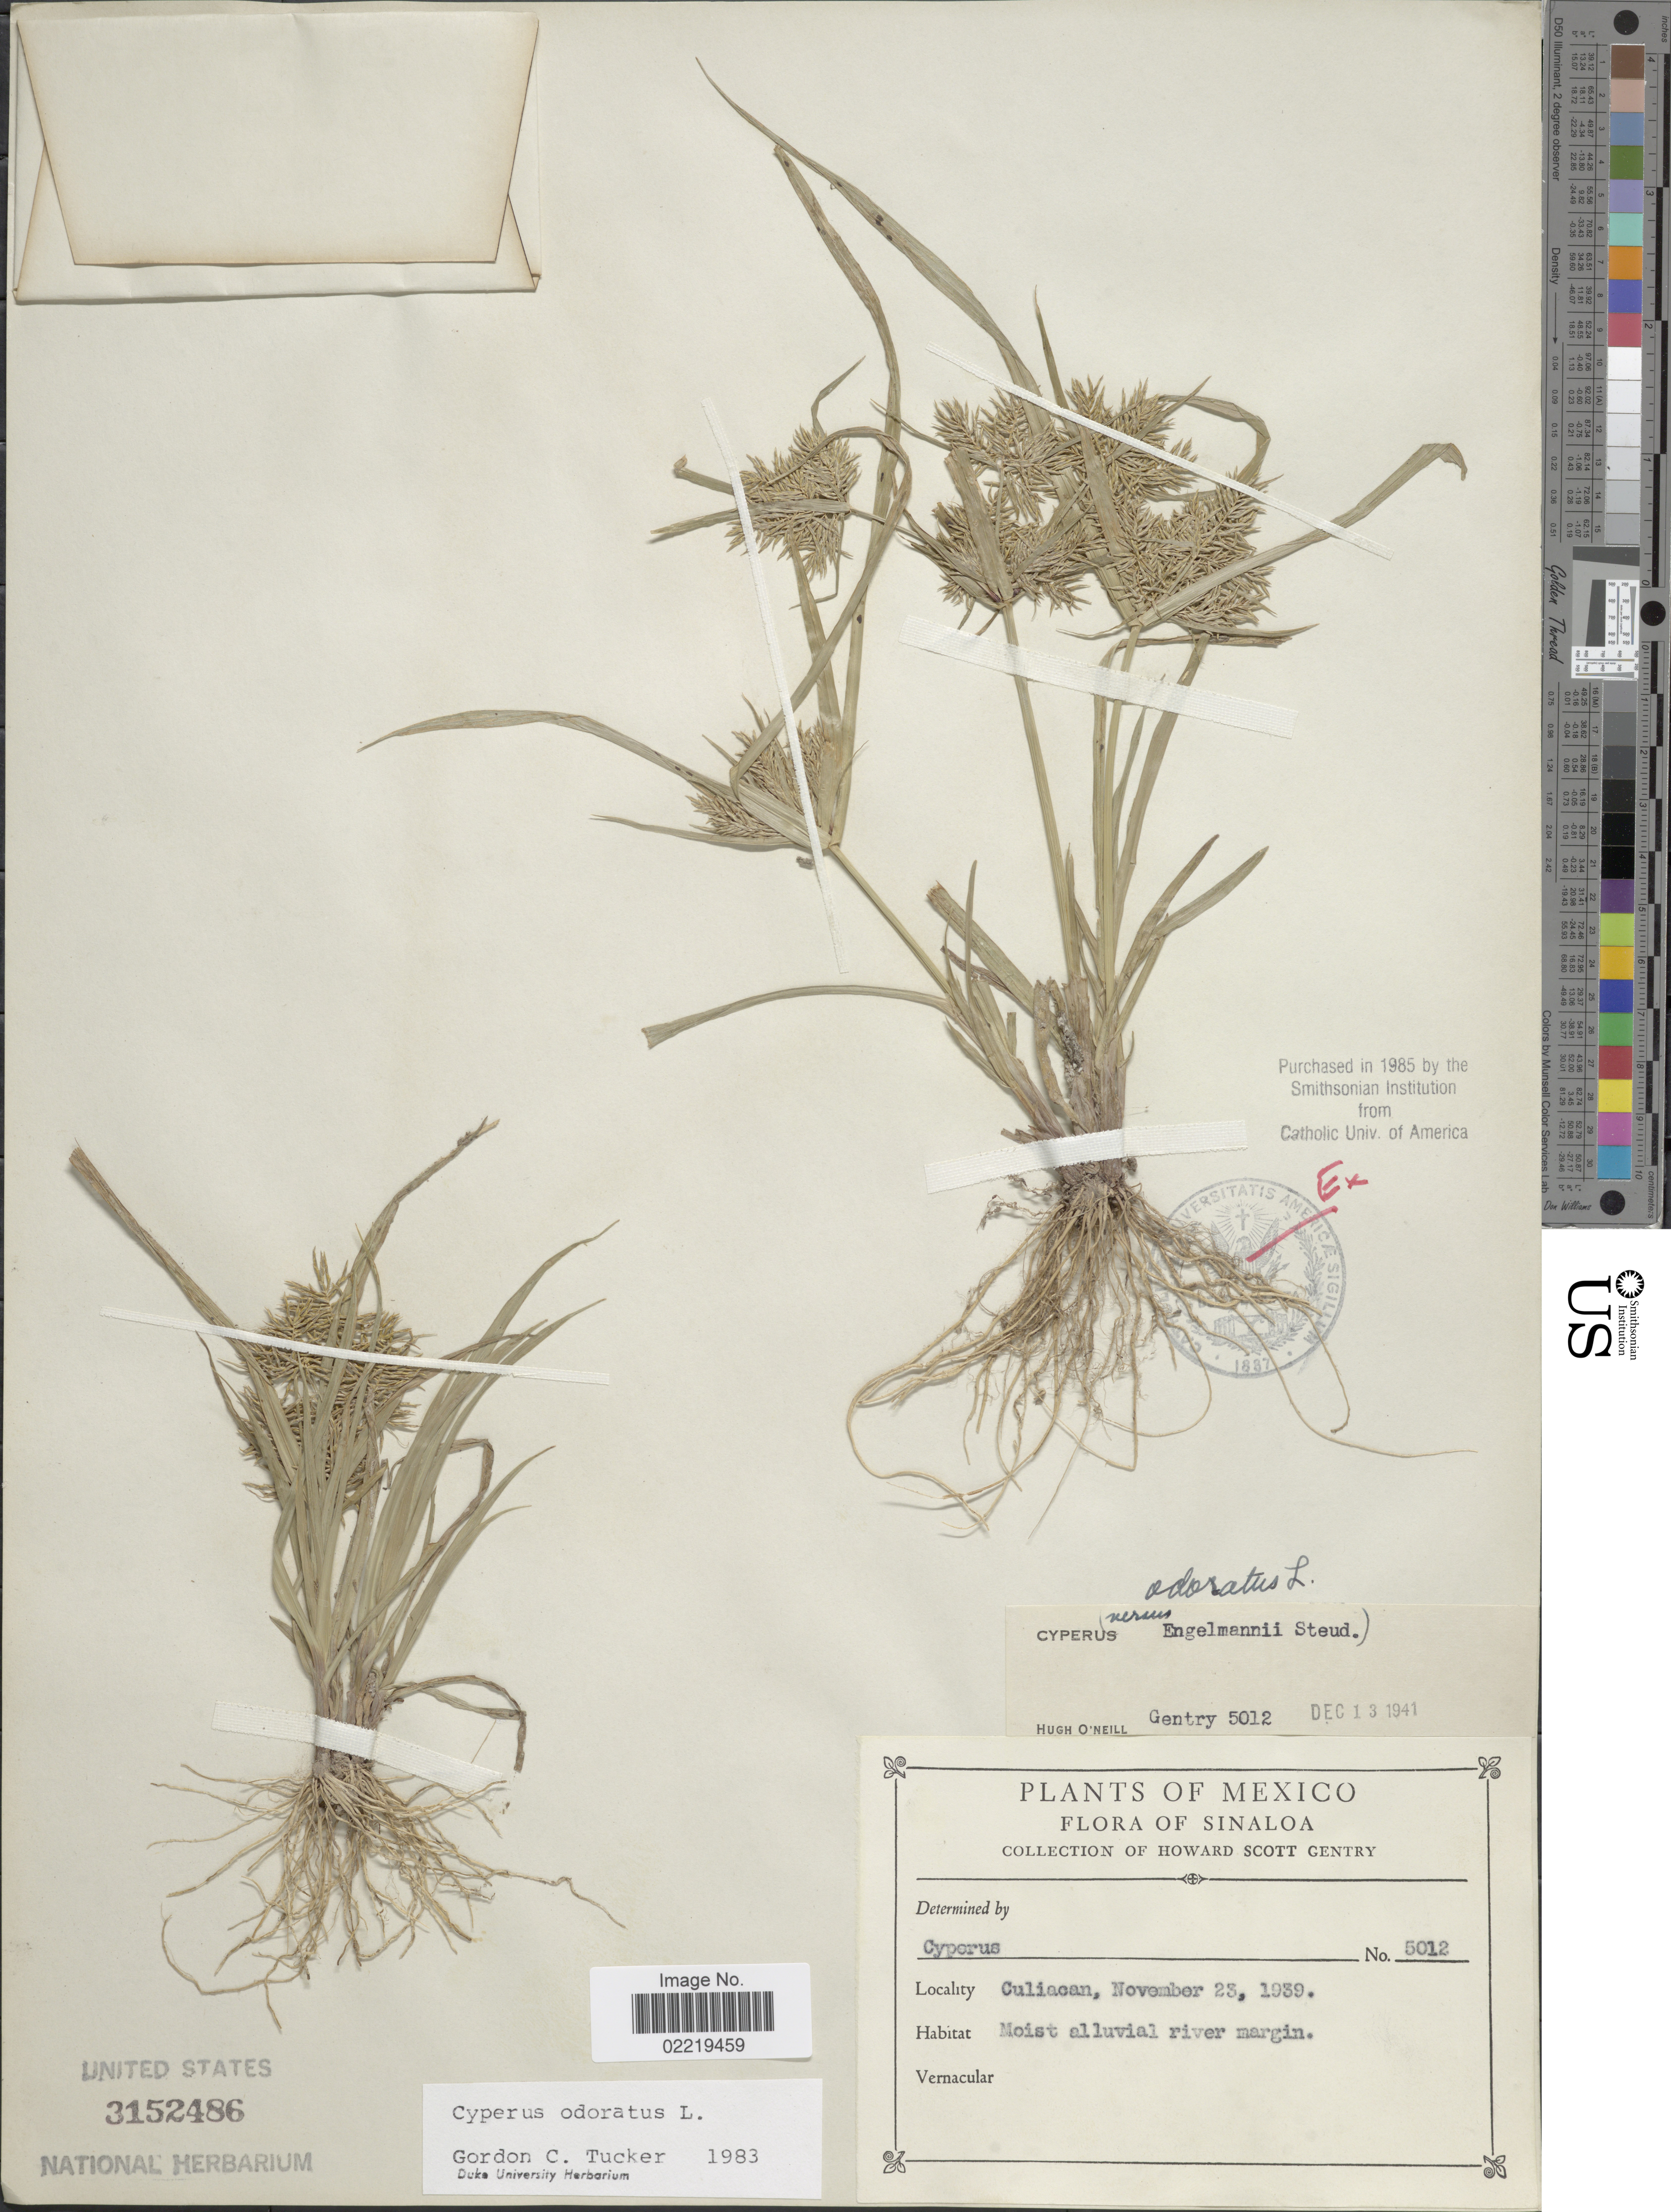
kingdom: Plantae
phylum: Tracheophyta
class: Liliopsida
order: Poales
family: Cyperaceae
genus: Cyperus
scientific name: Cyperus odoratus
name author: L.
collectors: H. S. Gentry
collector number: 5012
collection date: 1939-11-23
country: Mexico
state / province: Sinaloa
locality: Culiacan, moist alluvial river margin.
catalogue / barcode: US 3152486